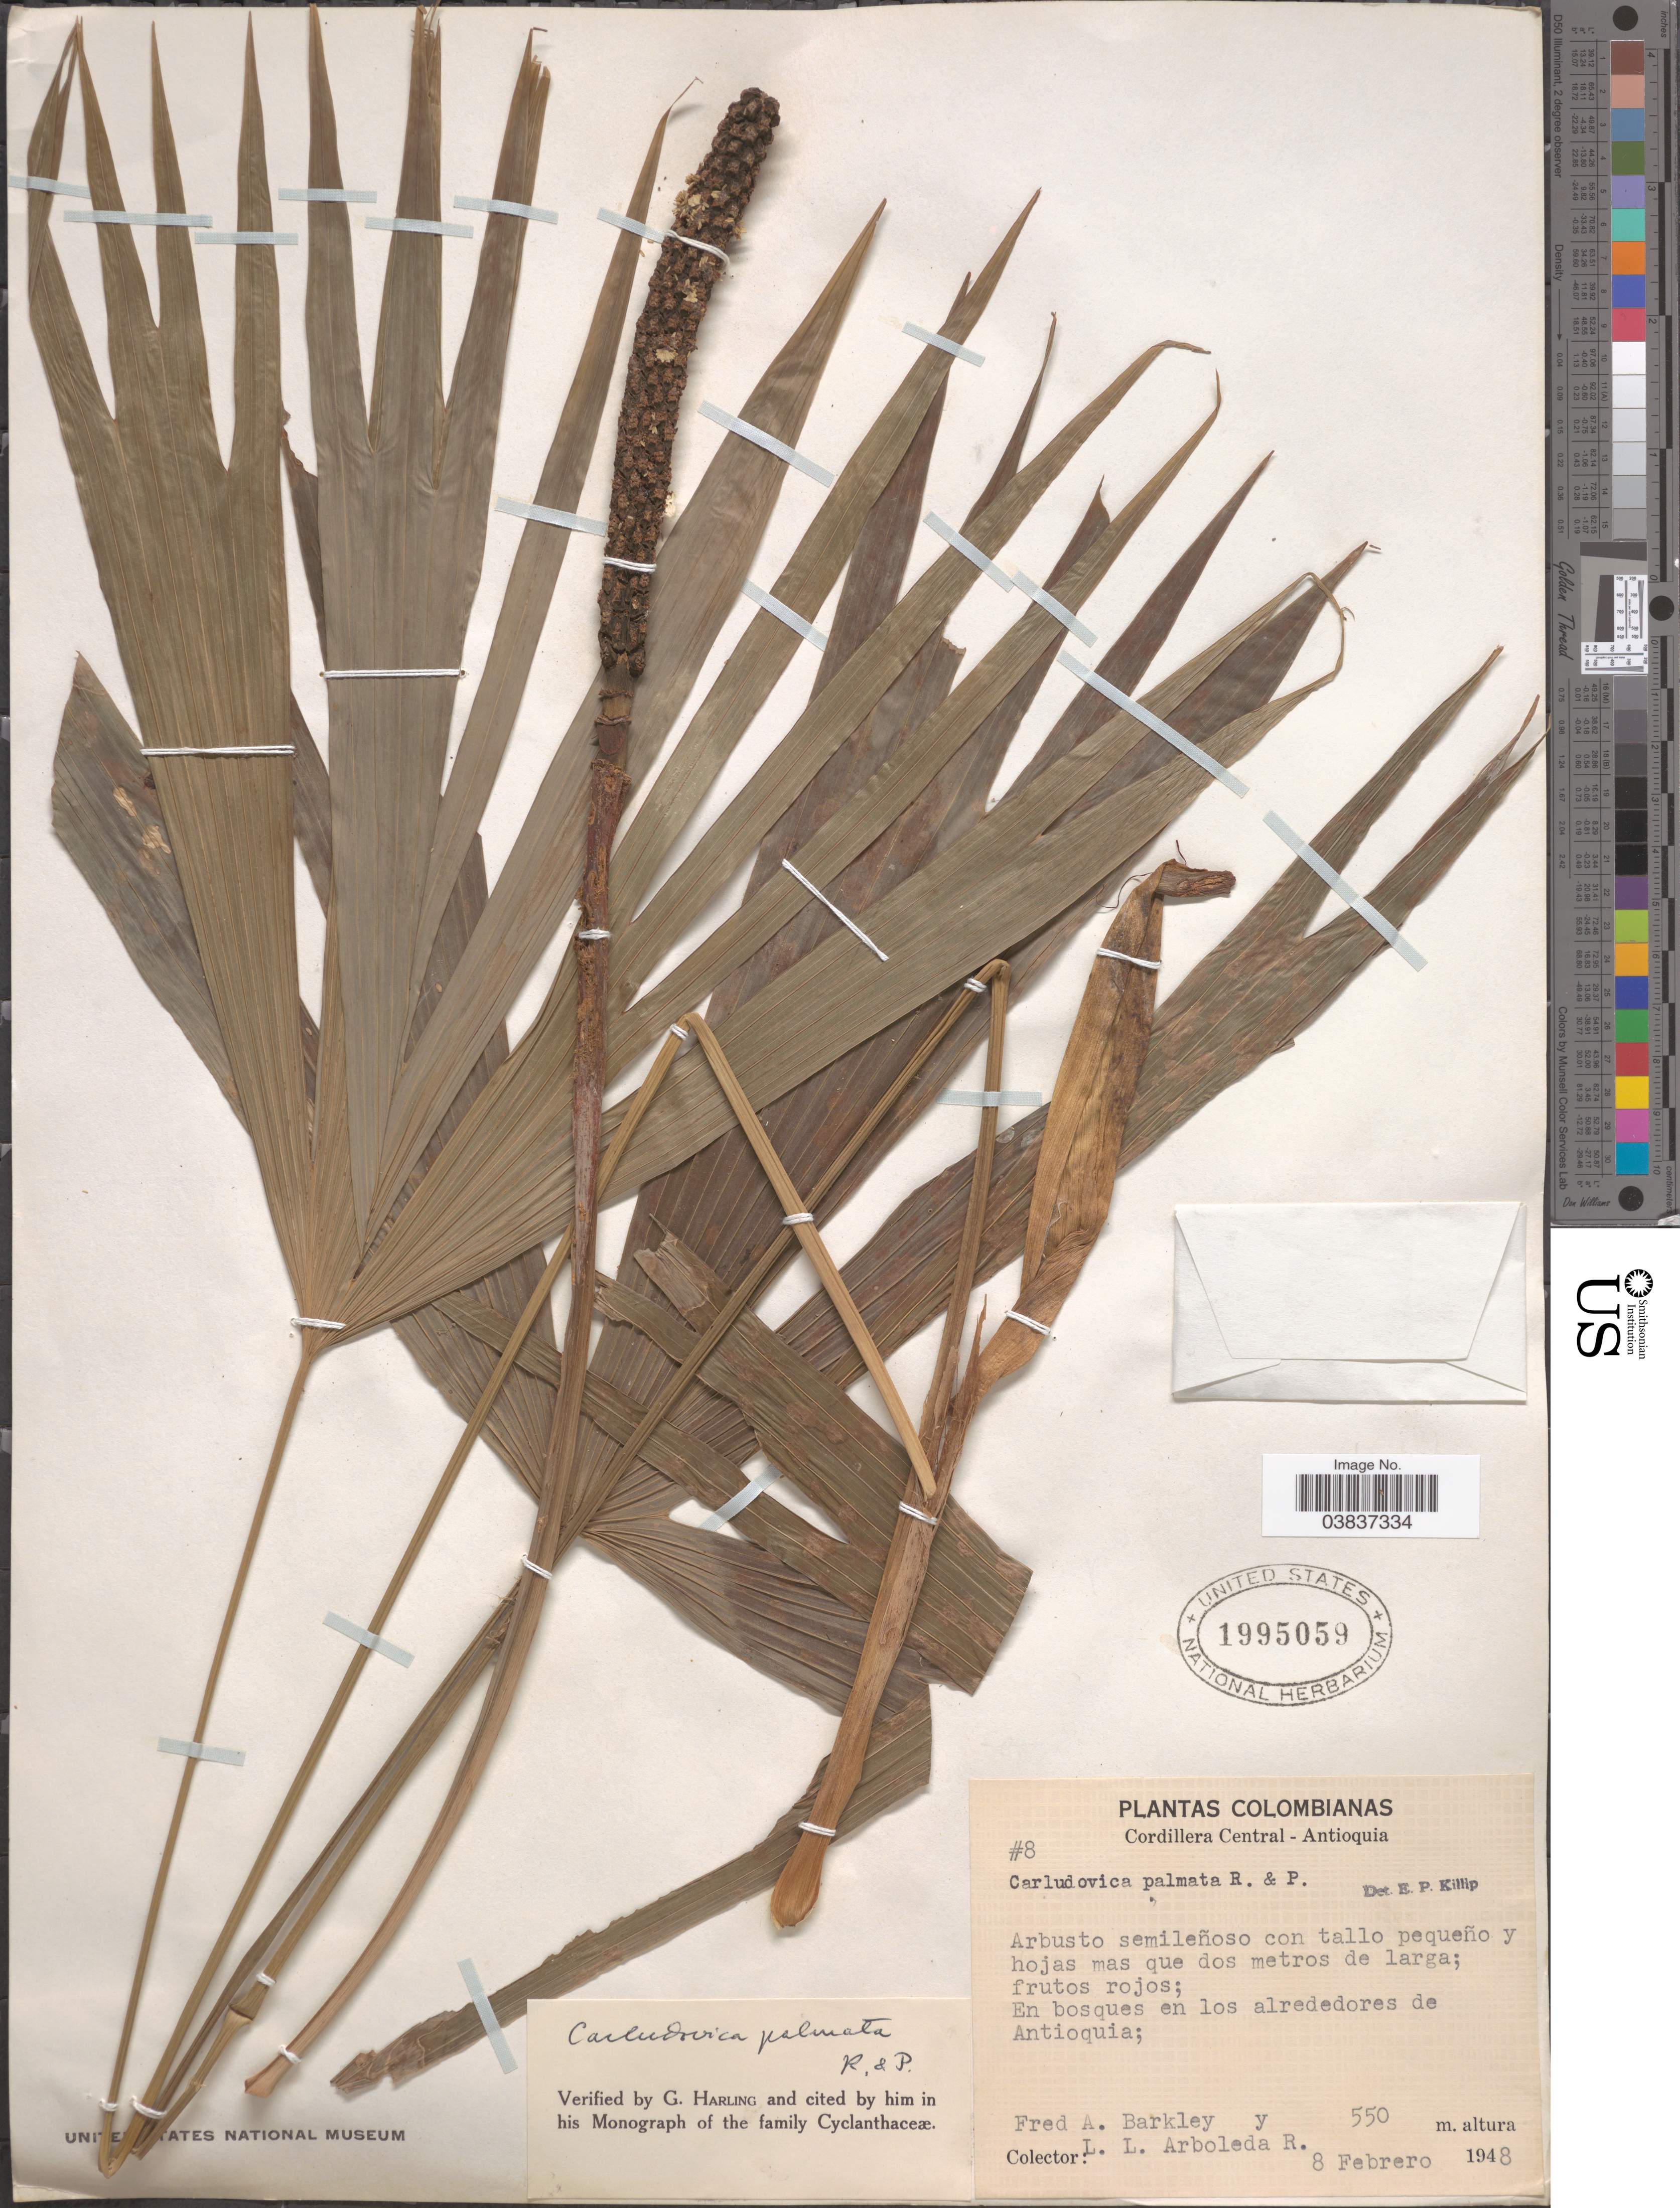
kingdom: Plantae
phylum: Tracheophyta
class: Liliopsida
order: Pandanales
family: Cyclanthaceae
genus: Carludovica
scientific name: Carludovica palmata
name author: Ruiz & Pav.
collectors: F. A. Barkley & L. Arboleda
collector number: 8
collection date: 1948-02-08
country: Colombia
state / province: Antioquia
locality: Cordillera Central. En los alrededores de Antioquia.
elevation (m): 550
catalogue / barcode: US 1995059